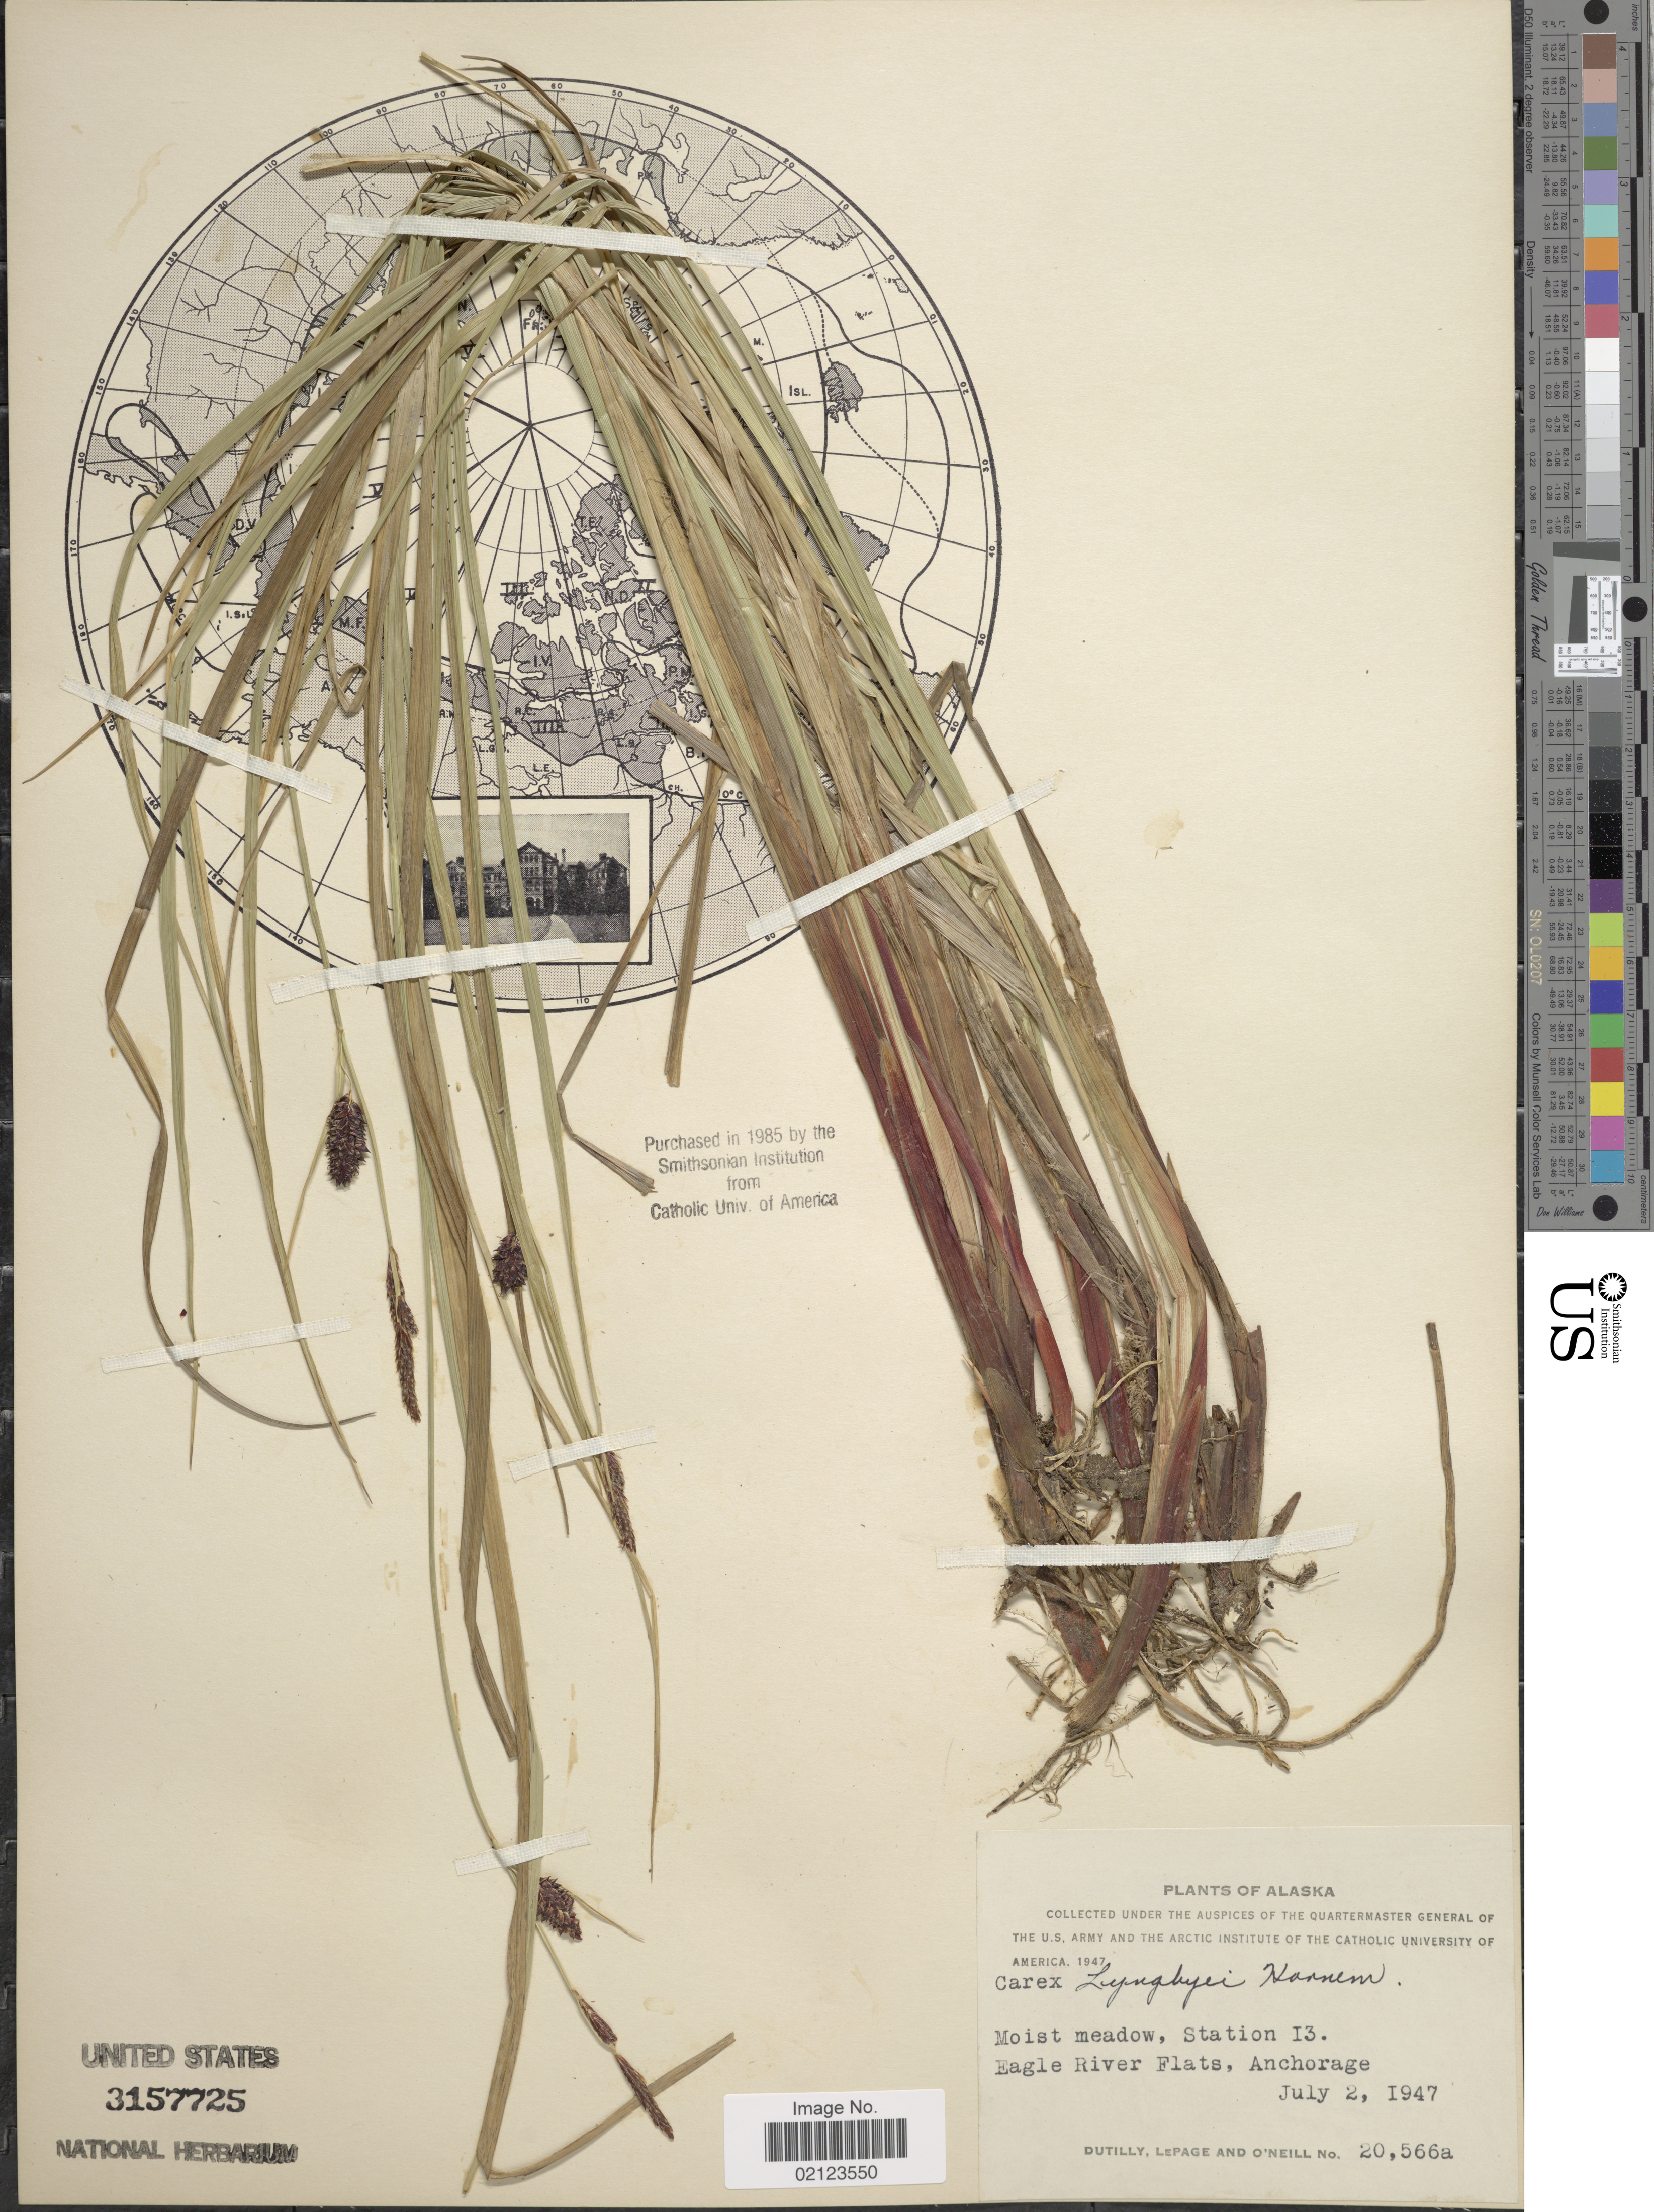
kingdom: Plantae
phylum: Tracheophyta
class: Liliopsida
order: Poales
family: Cyperaceae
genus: Carex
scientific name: Carex lyngbyei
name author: Hornem.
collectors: -. Dutilly, -. LePage & -. O'Neill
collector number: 20566a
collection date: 1947-07-02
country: United States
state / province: Alaska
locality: Moist meadow, Station 13. Eagle River Flats, Anchorage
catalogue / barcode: US 3157725